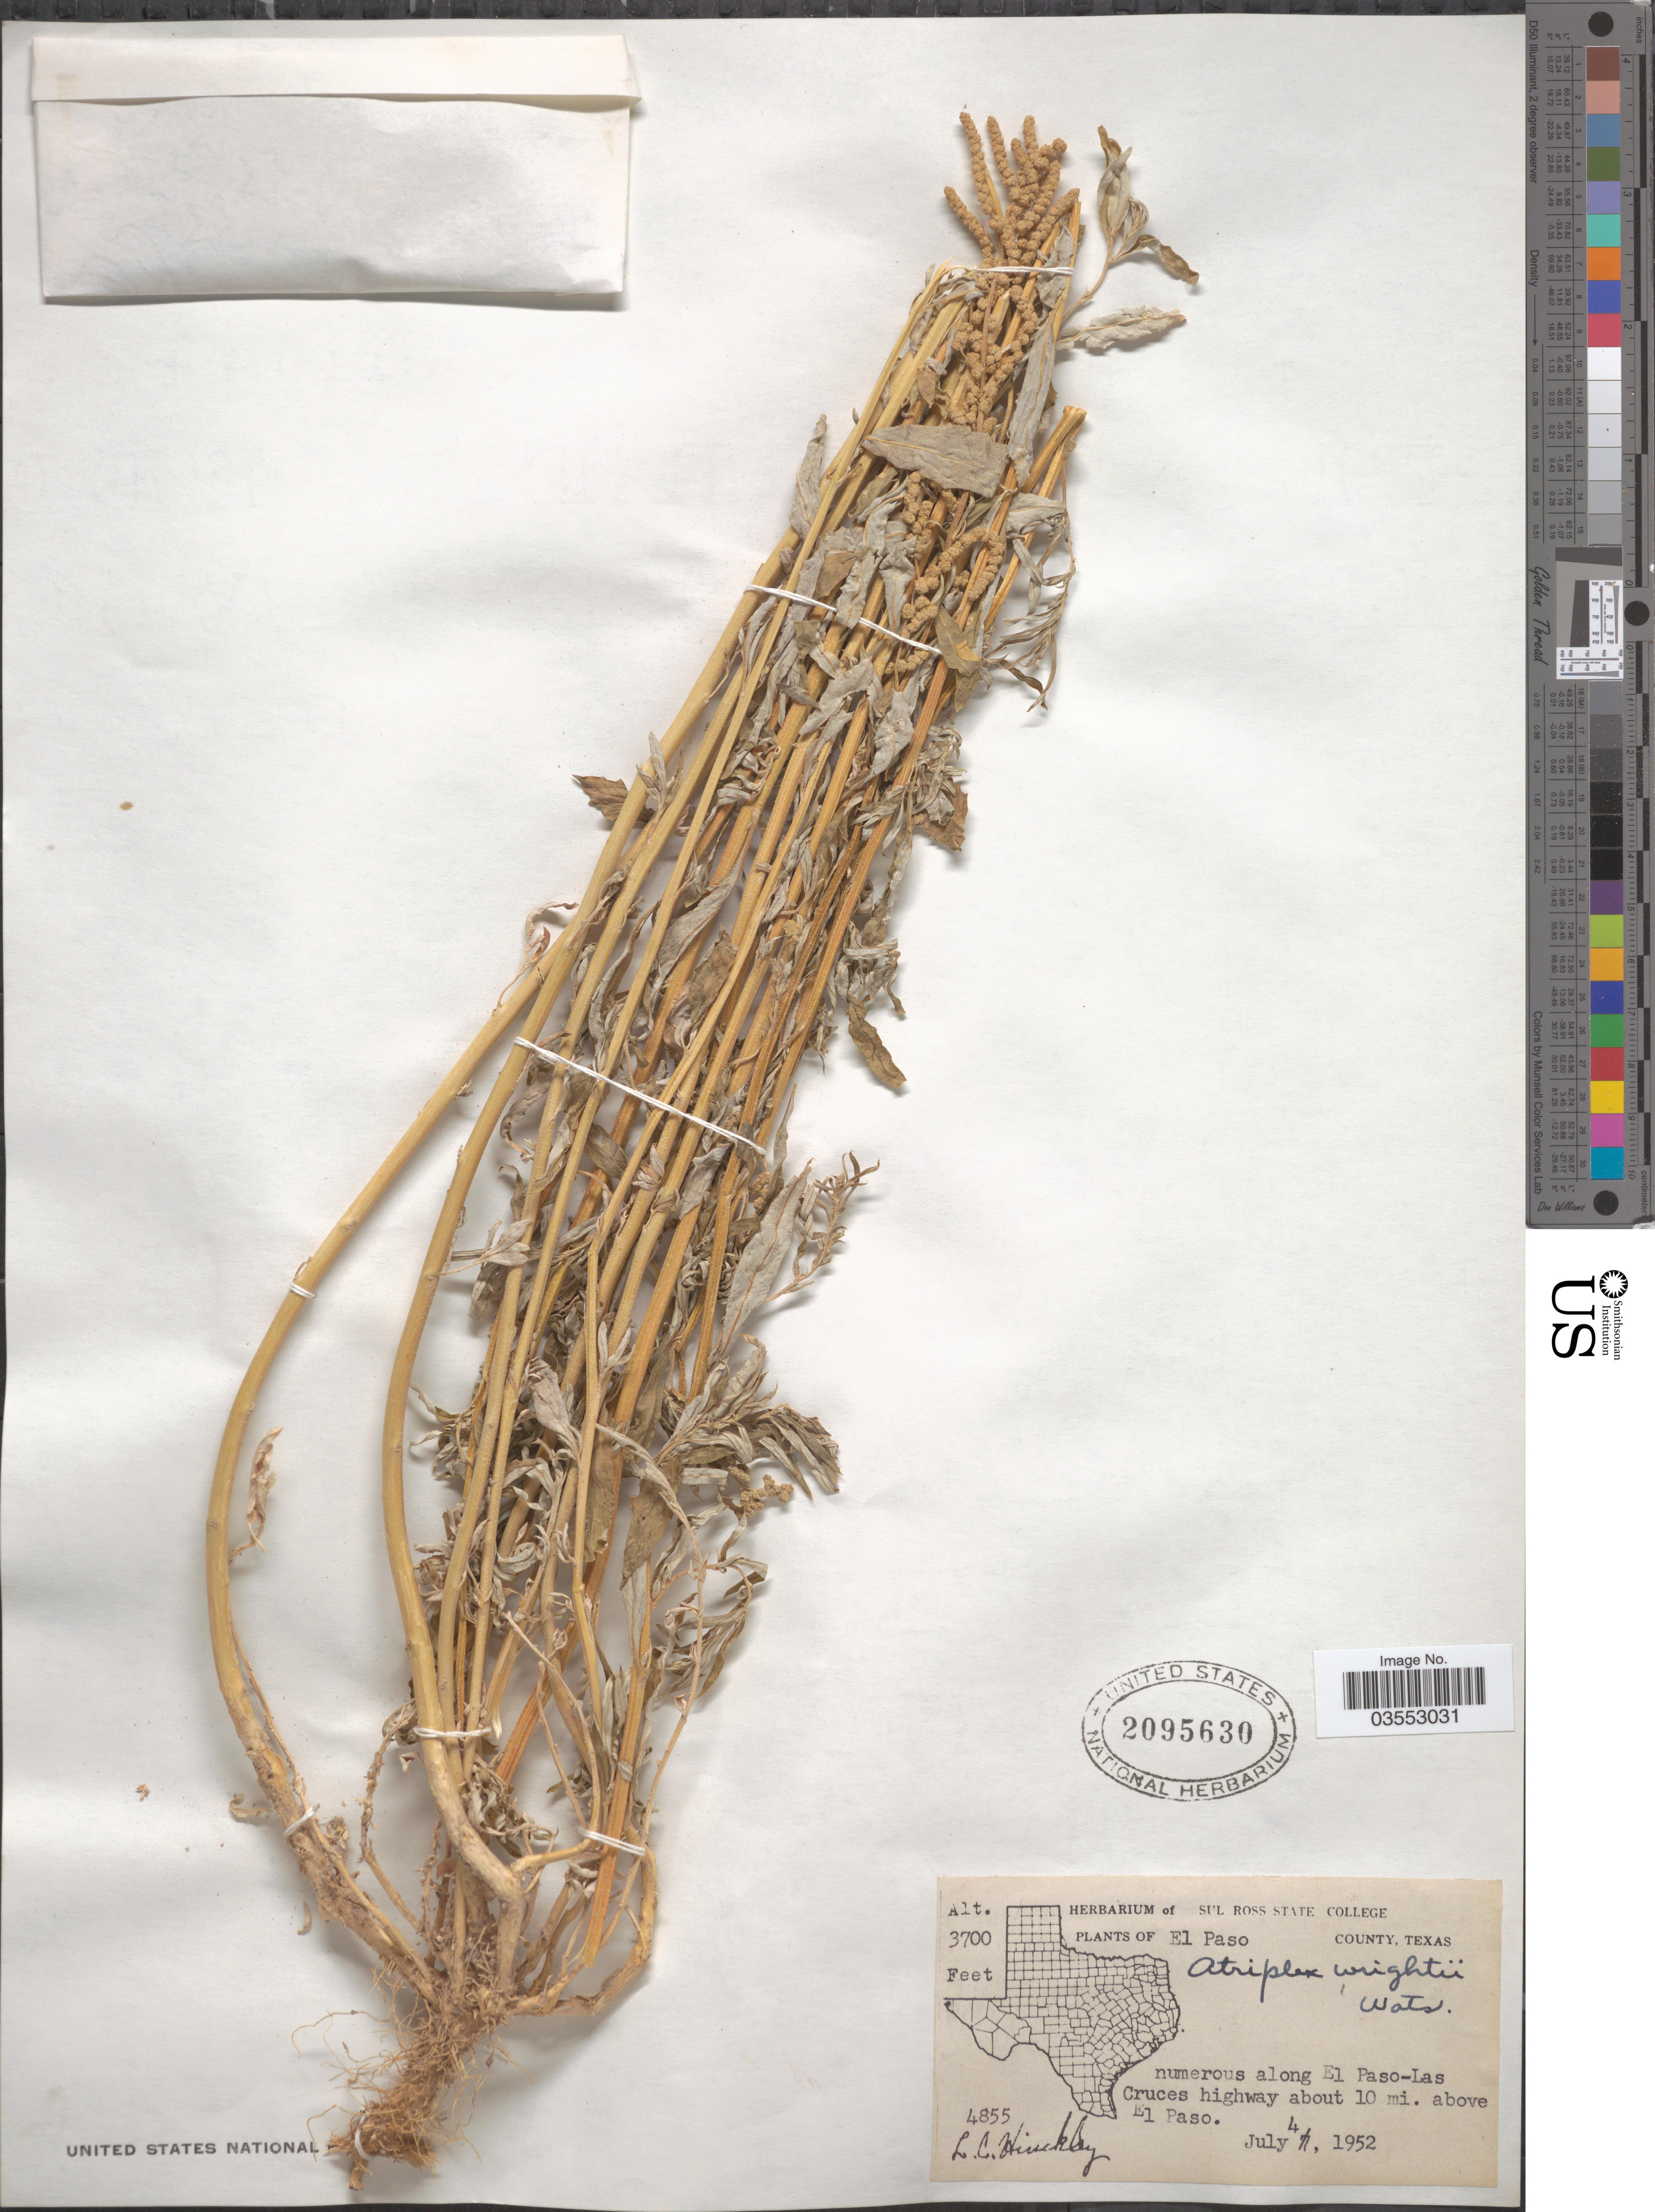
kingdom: Plantae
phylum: Tracheophyta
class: Magnoliopsida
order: Caryophyllales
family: Amaranthaceae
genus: Atriplex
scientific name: Atriplex wrightii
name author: S. Watson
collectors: L. Hinckley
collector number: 4855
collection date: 1952-07-04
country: United States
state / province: Texas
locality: El Paso County. Along El Paso-Las Cruces highway about 10 mi. above El Paso.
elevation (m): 1128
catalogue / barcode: US 2095630